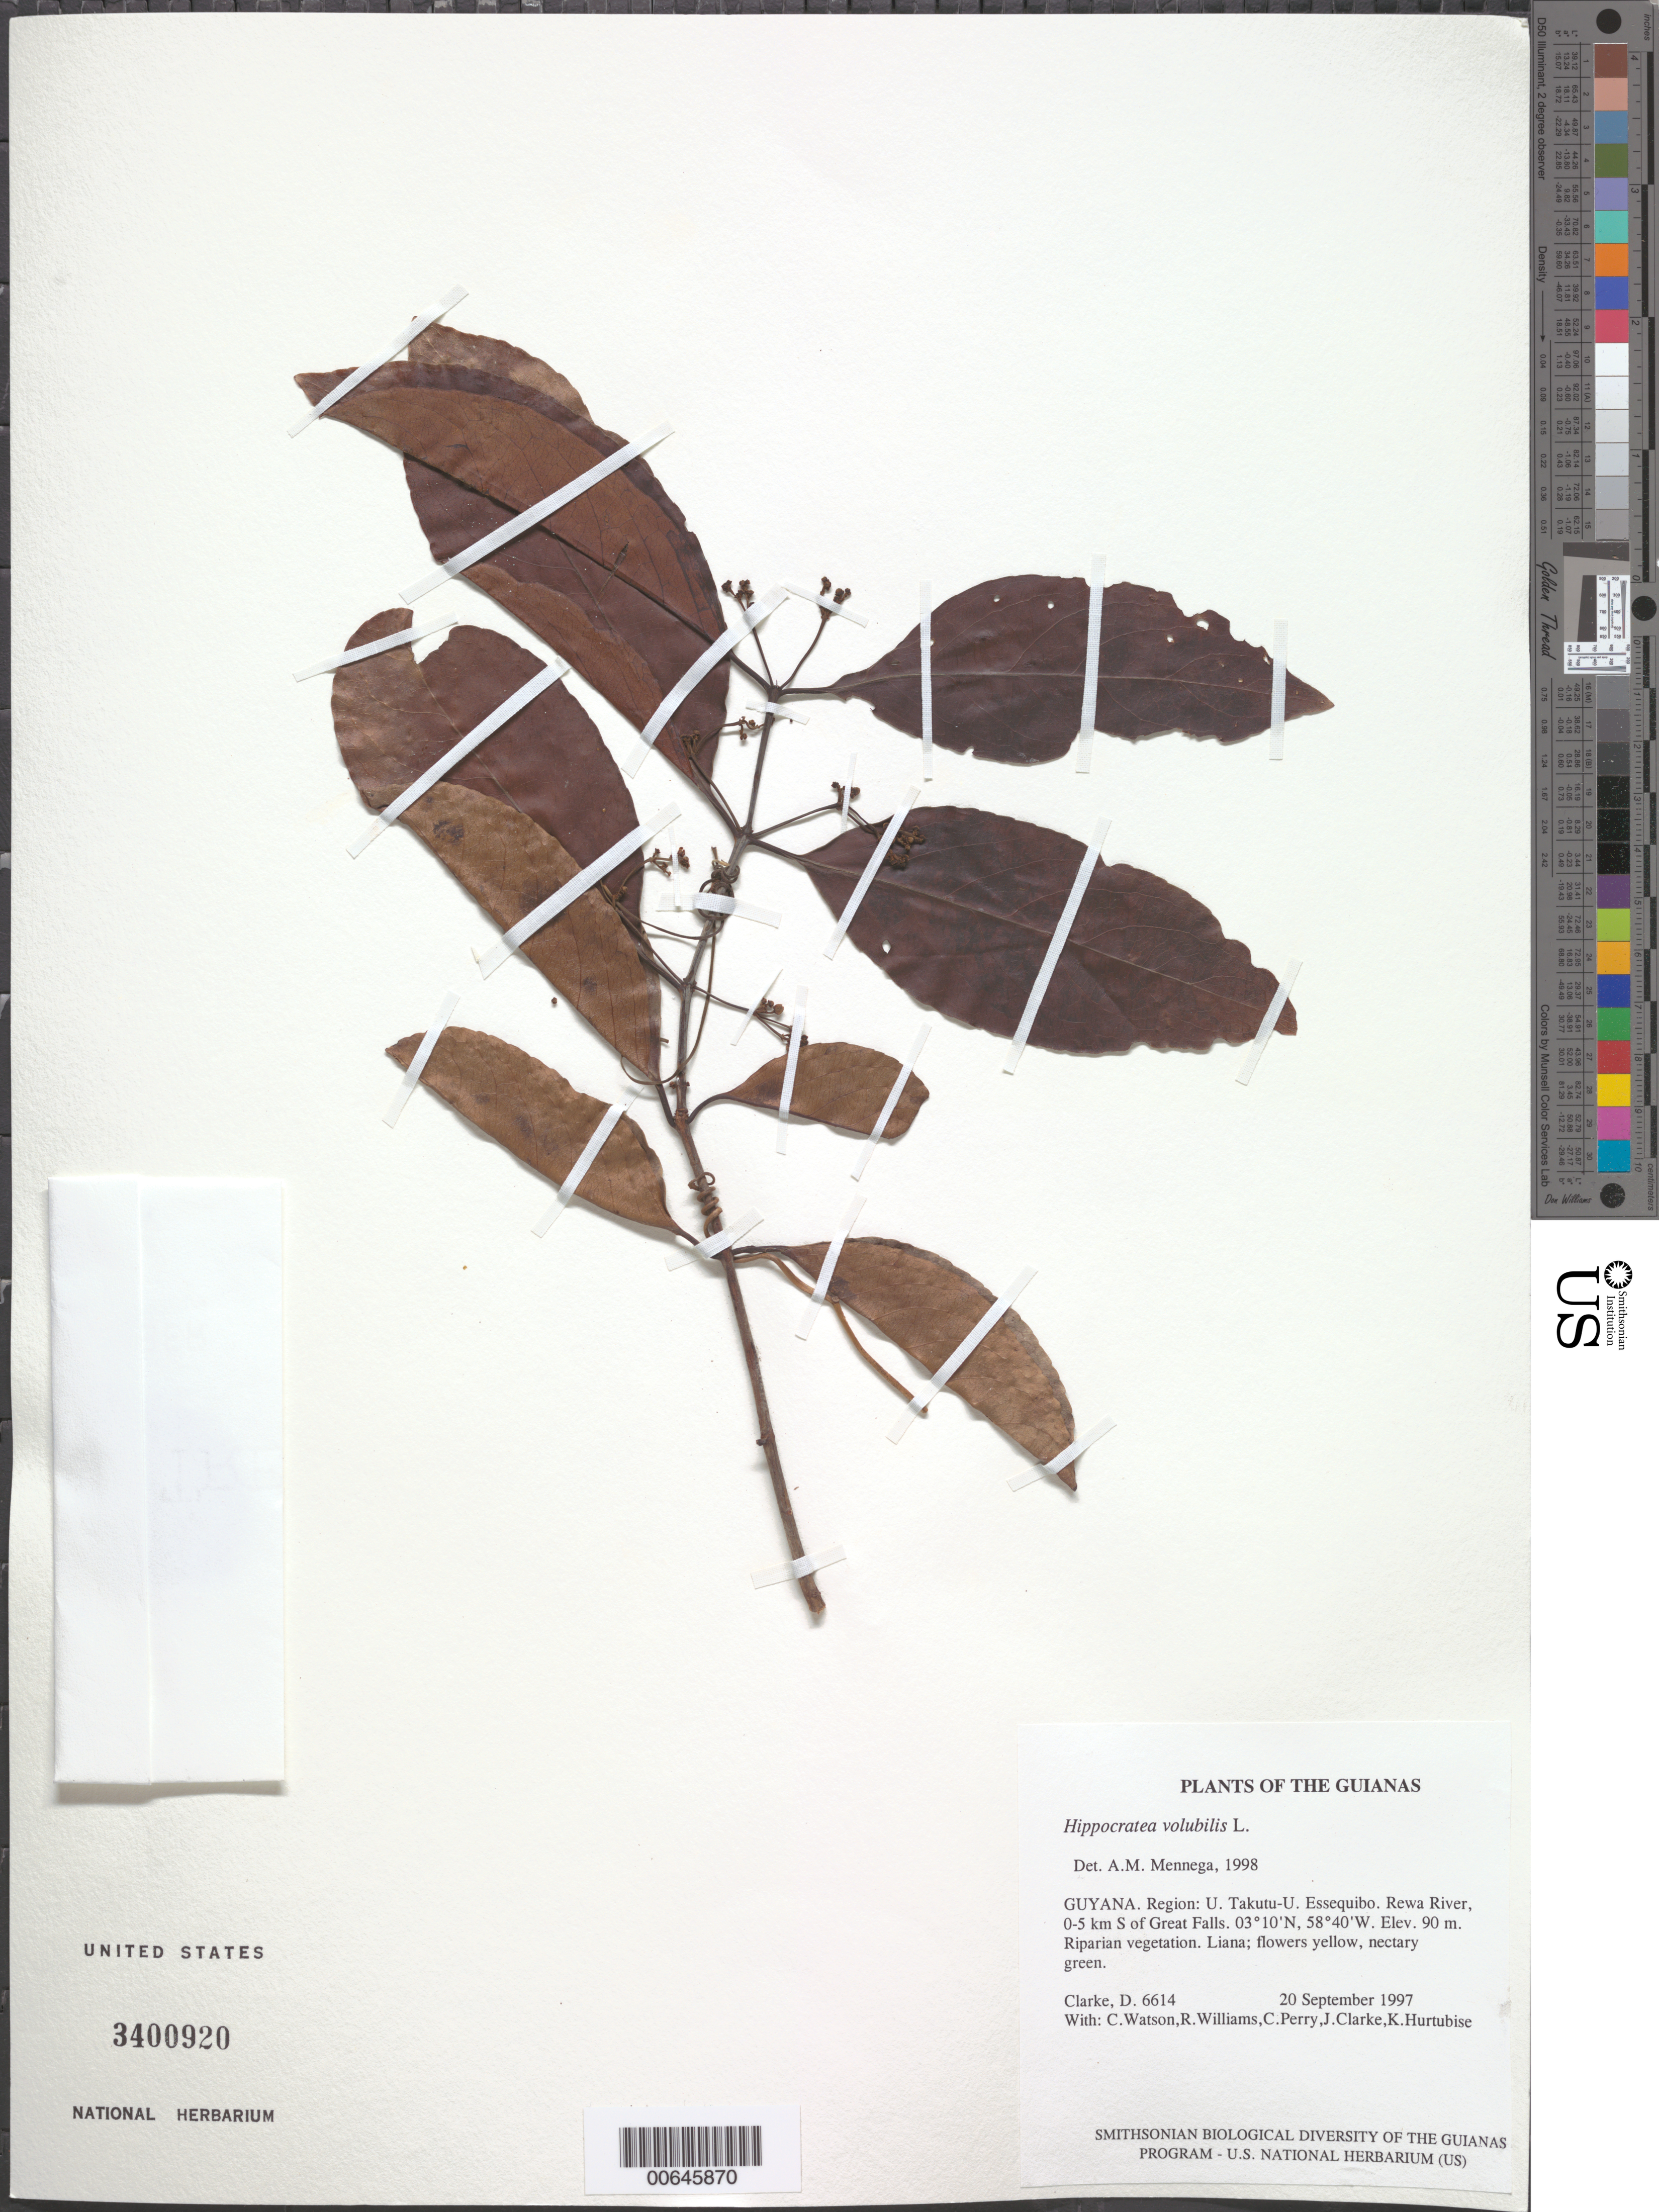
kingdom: Plantae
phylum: Tracheophyta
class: Magnoliopsida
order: Celastrales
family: Celastraceae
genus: Hippocratea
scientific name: Hippocratea volubilis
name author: L.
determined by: Mennega, A. M. W.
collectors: H. D. Clarke, C. Watson, R. Williams, C. Perry, J. Clarke & K. Hurtubise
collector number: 6614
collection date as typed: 20 September 1997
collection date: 1997-09-20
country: Guyana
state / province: U. Takutu-U. Essequibo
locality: Rewa River, 0-5 km S of Great Falls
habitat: Riparian vegetation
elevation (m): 90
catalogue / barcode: US 3400920